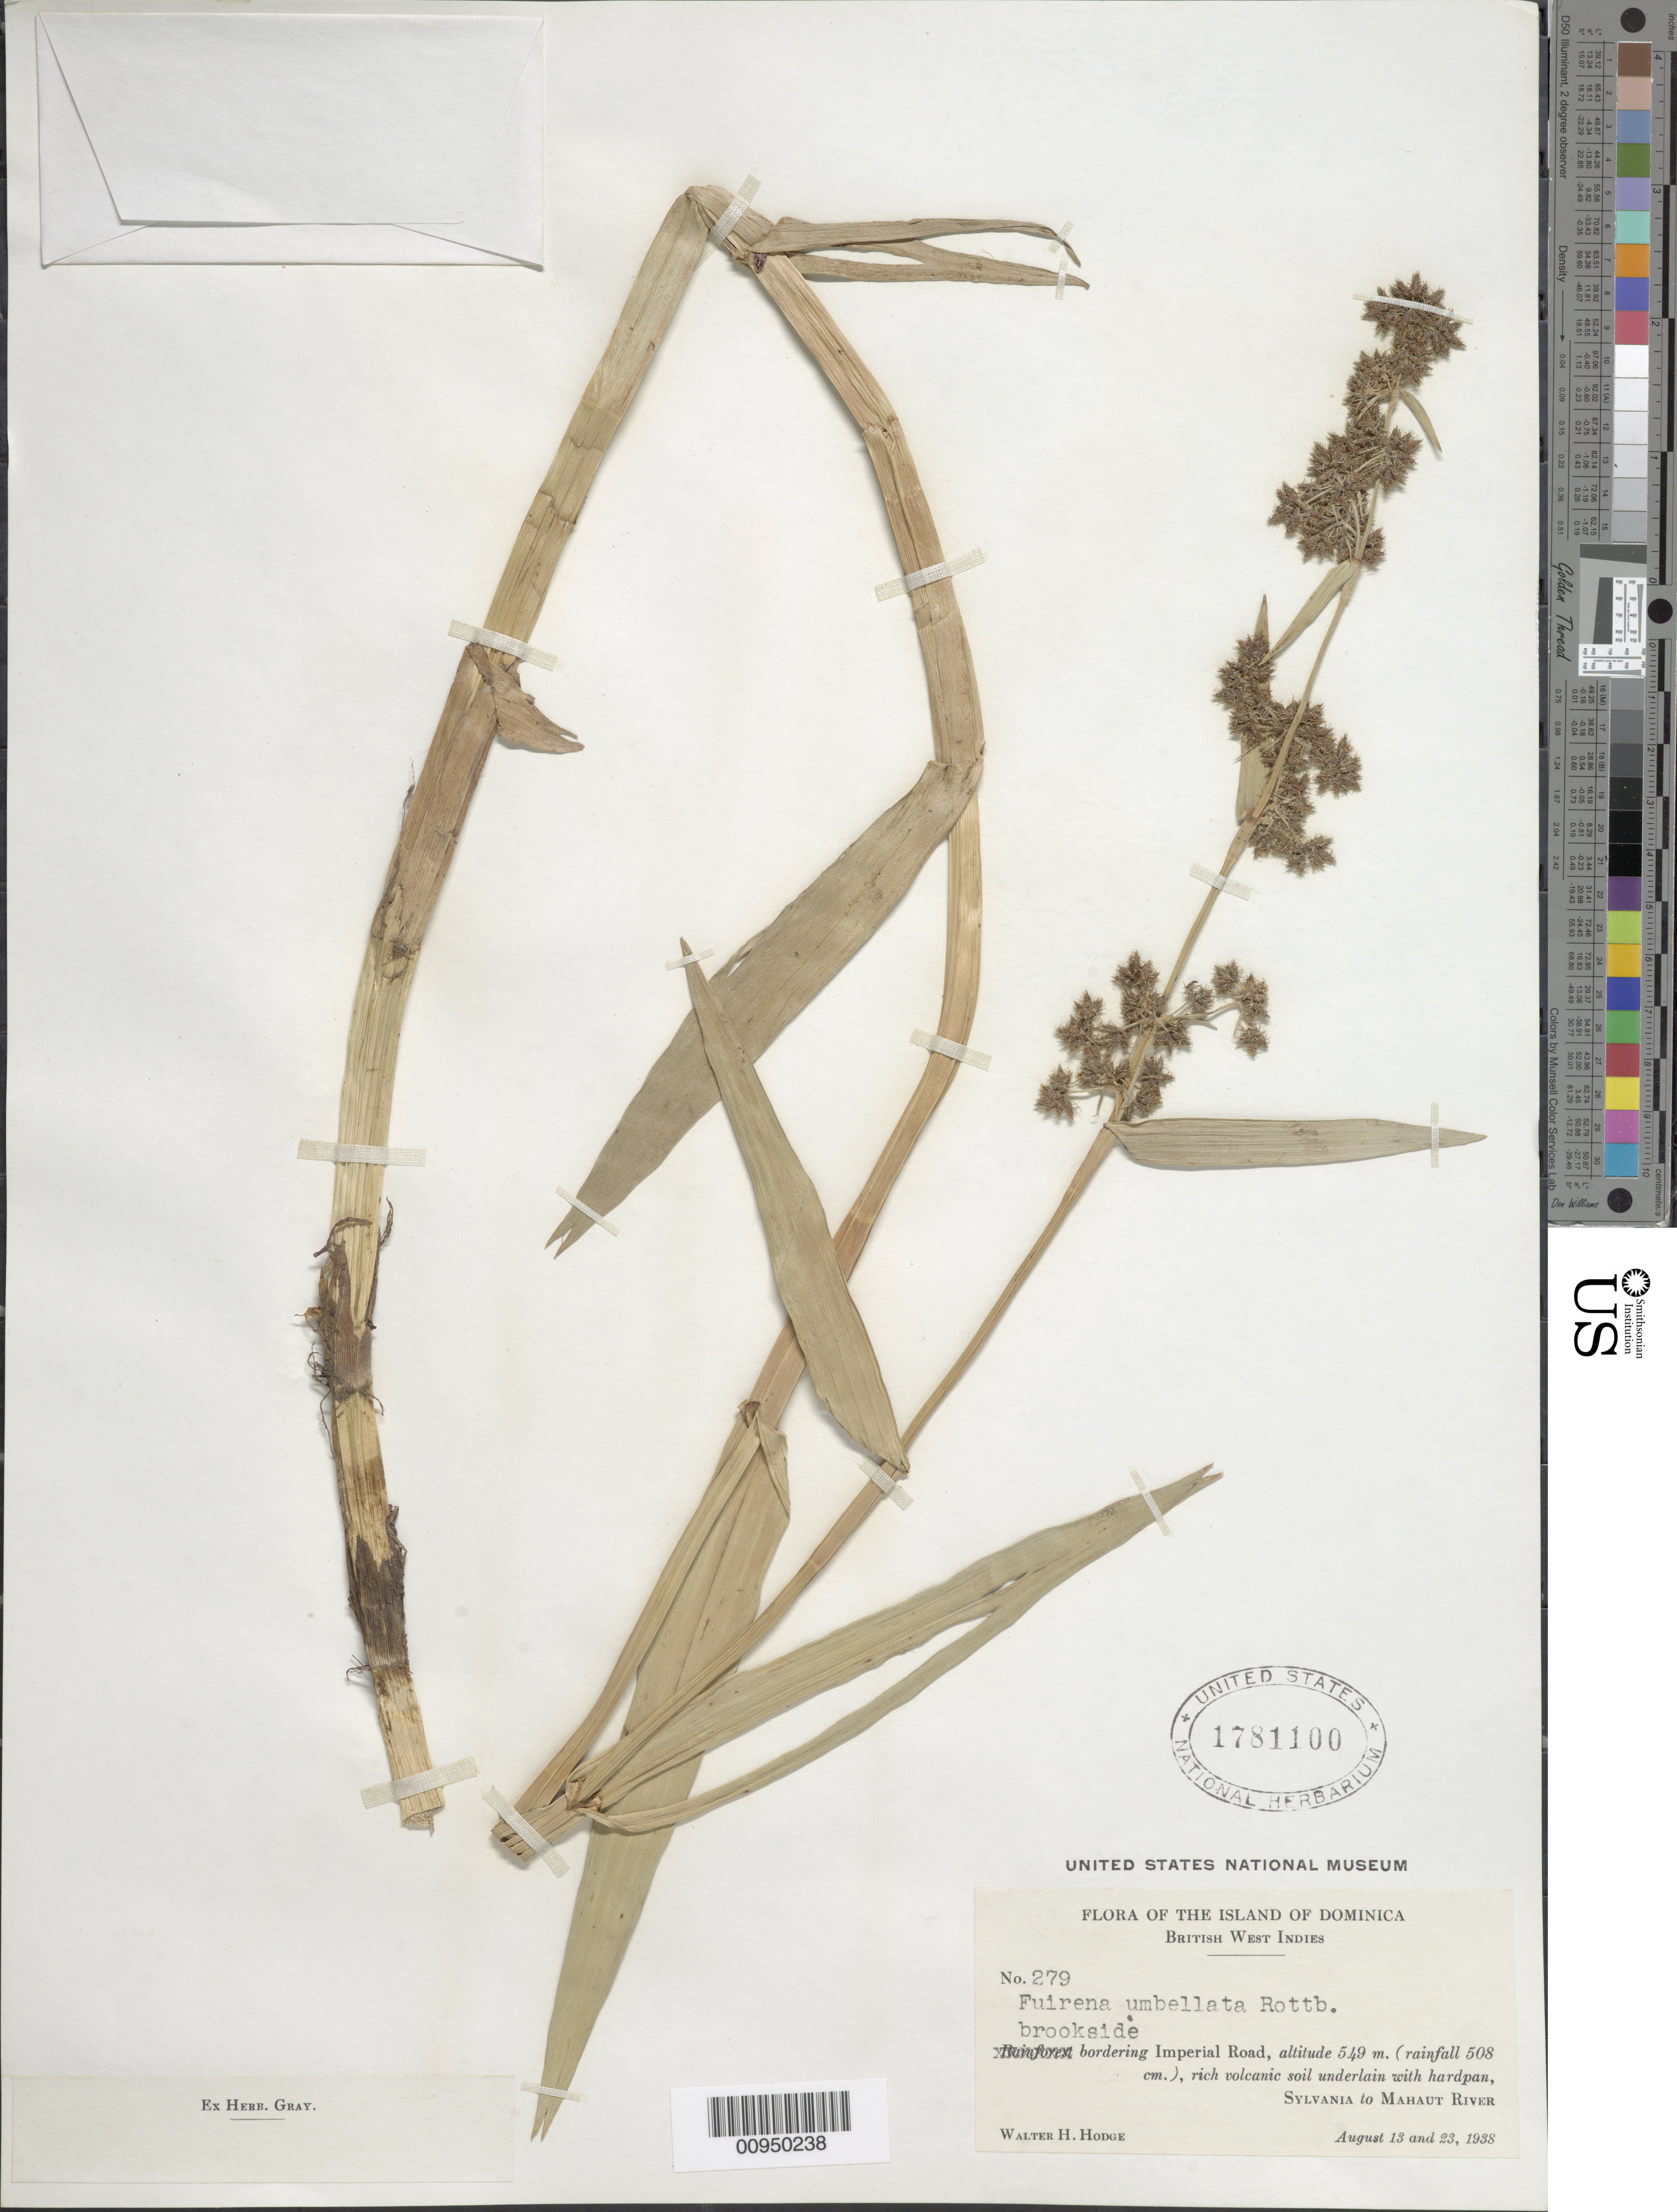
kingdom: Plantae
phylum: Tracheophyta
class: Liliopsida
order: Poales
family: Cyperaceae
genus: Fuirena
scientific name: Fuirena umbellata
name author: Rottb.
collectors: W. Hodge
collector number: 279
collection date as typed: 13 Aug 1938 and 23 Aug 1938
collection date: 1938-08-13,1938-08-23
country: Dominica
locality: Sylvania to Mahaut River, brookside bordering Imperial Road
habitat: Brookside, rich volcanic soil underlain with hardpan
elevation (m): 549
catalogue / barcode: US 1781100